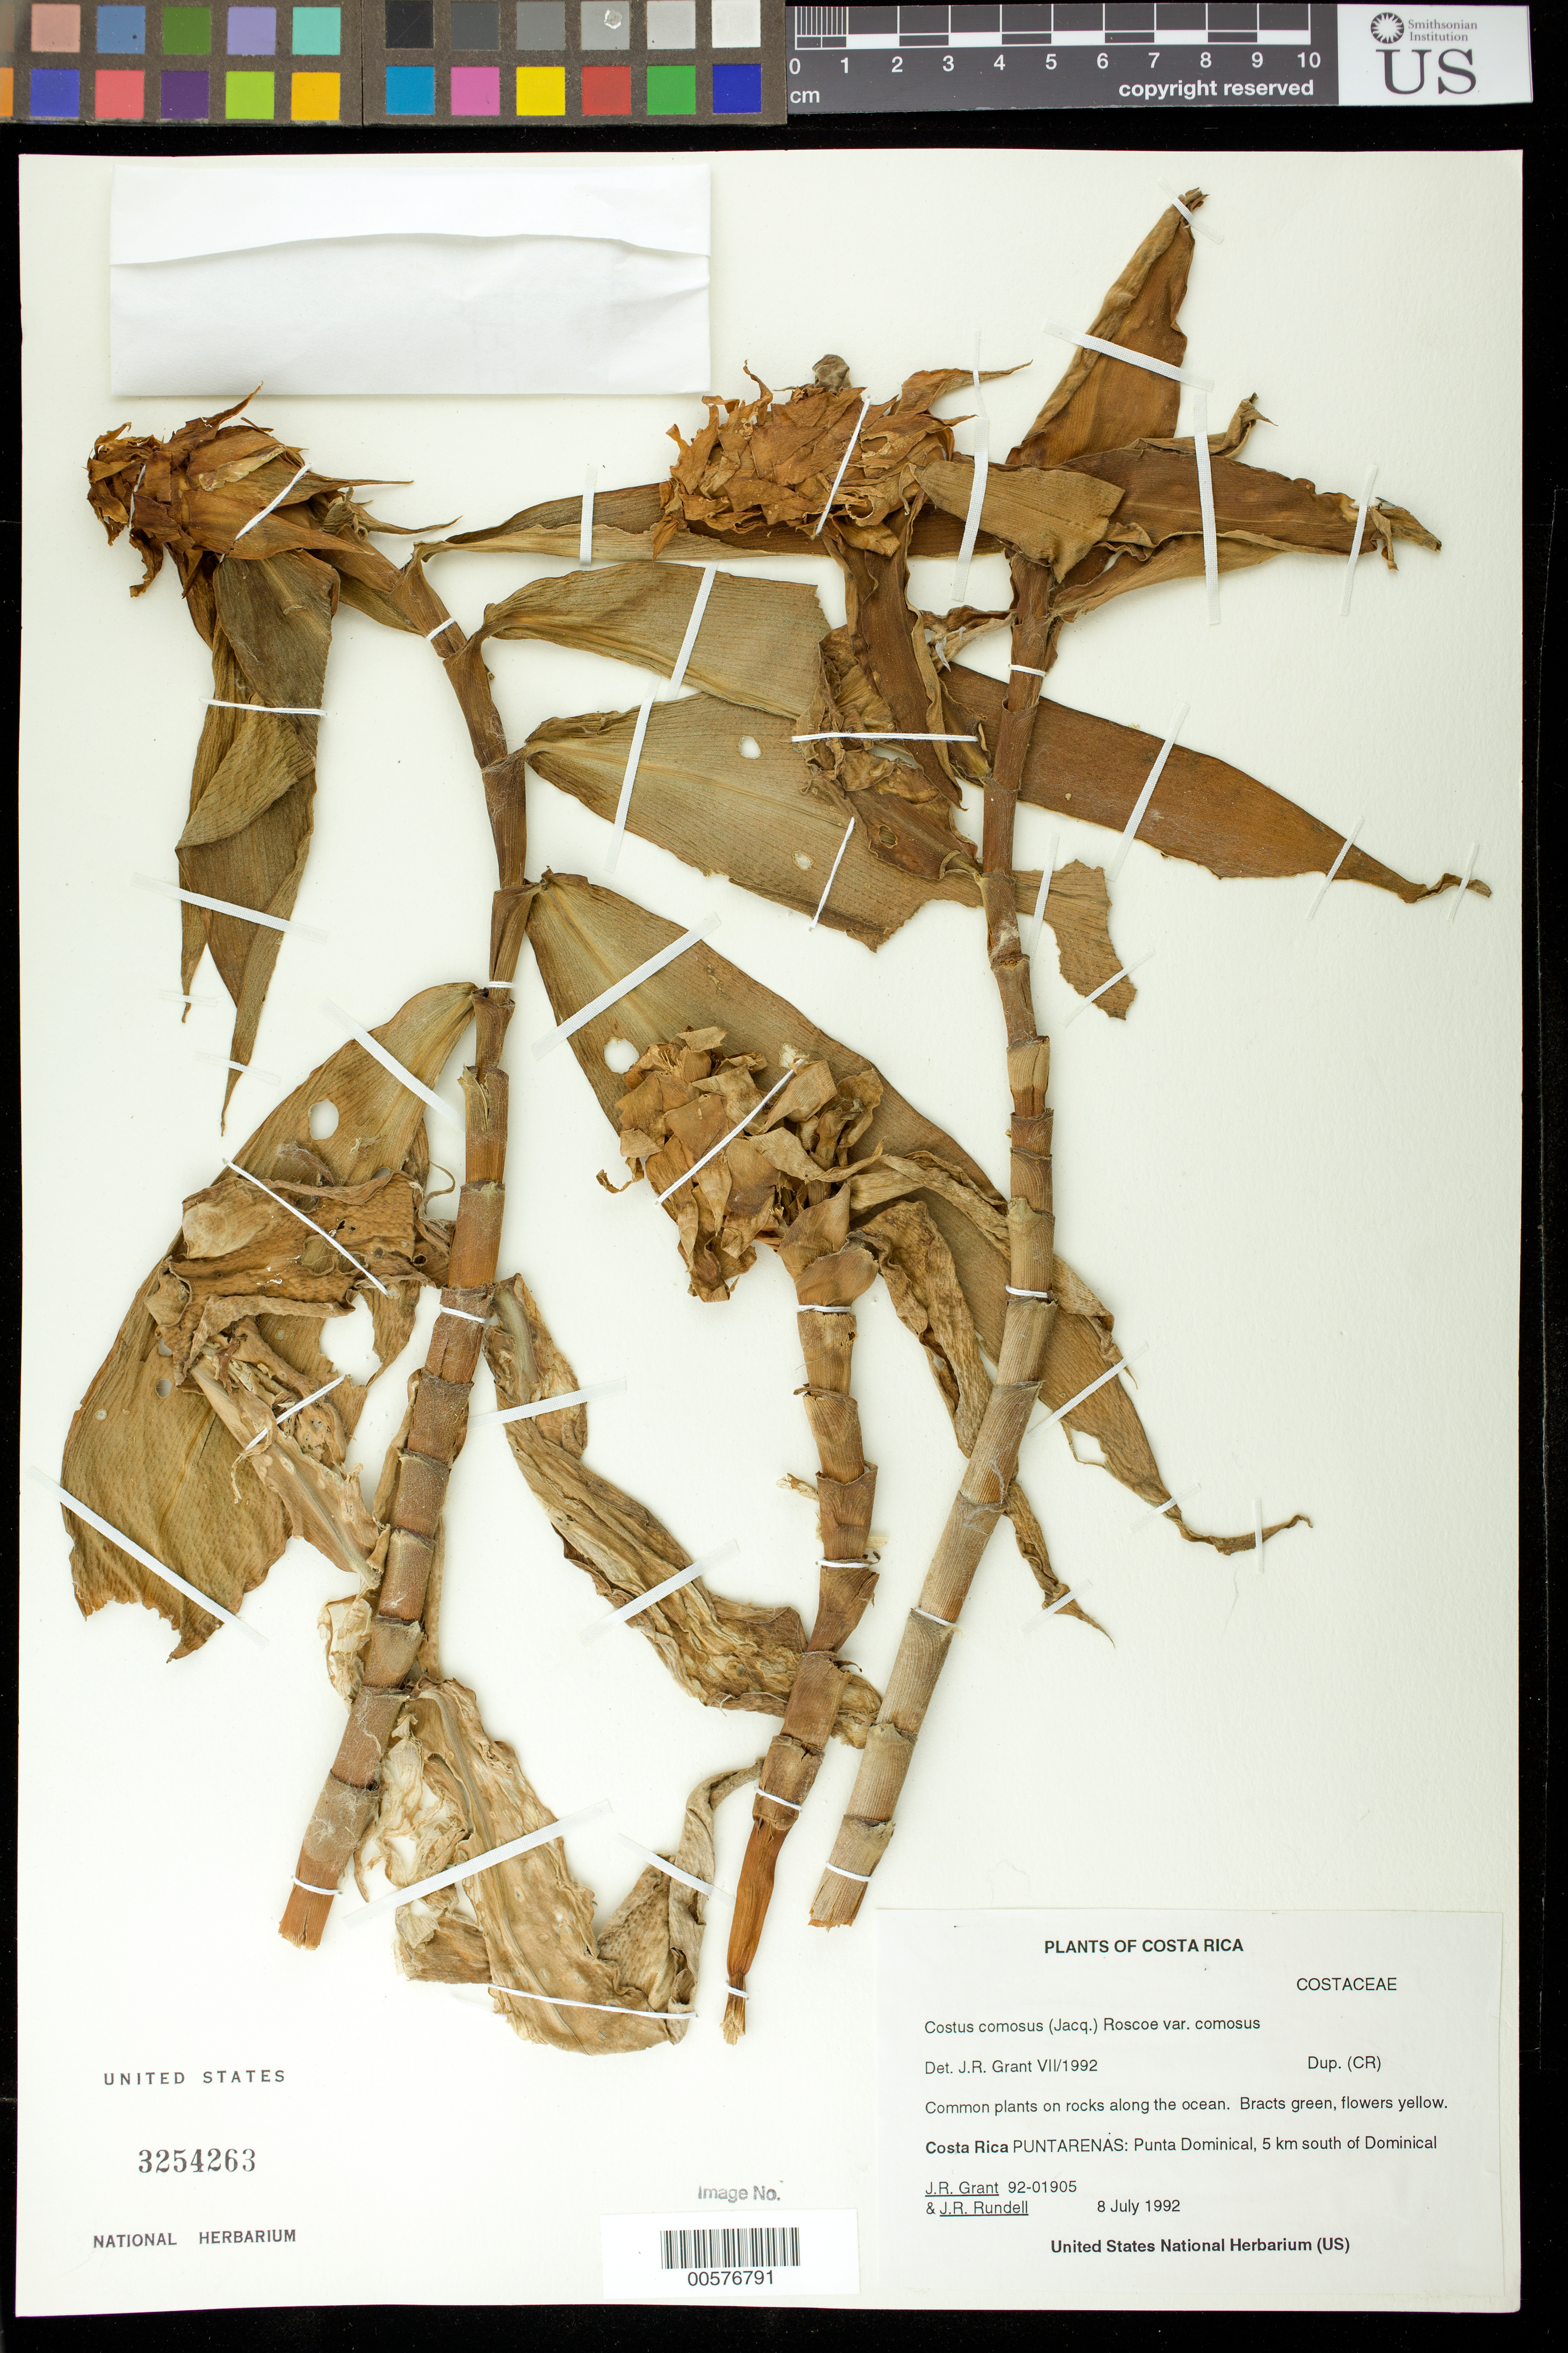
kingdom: Plantae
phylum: Tracheophyta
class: Liliopsida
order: Zingiberales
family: Costaceae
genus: Costus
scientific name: Costus comosus var. comosus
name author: (Jacq.) Roscoe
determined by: Grant, J. R., (SWITZERLAND)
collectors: J. R. Grant & J. R. Rundell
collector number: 92-01905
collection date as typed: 08 Jul 1992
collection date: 1992-07-08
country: Costa Rica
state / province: Puntarenas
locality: Punta Dominical, 5 km south of Dominical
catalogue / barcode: US 3254263